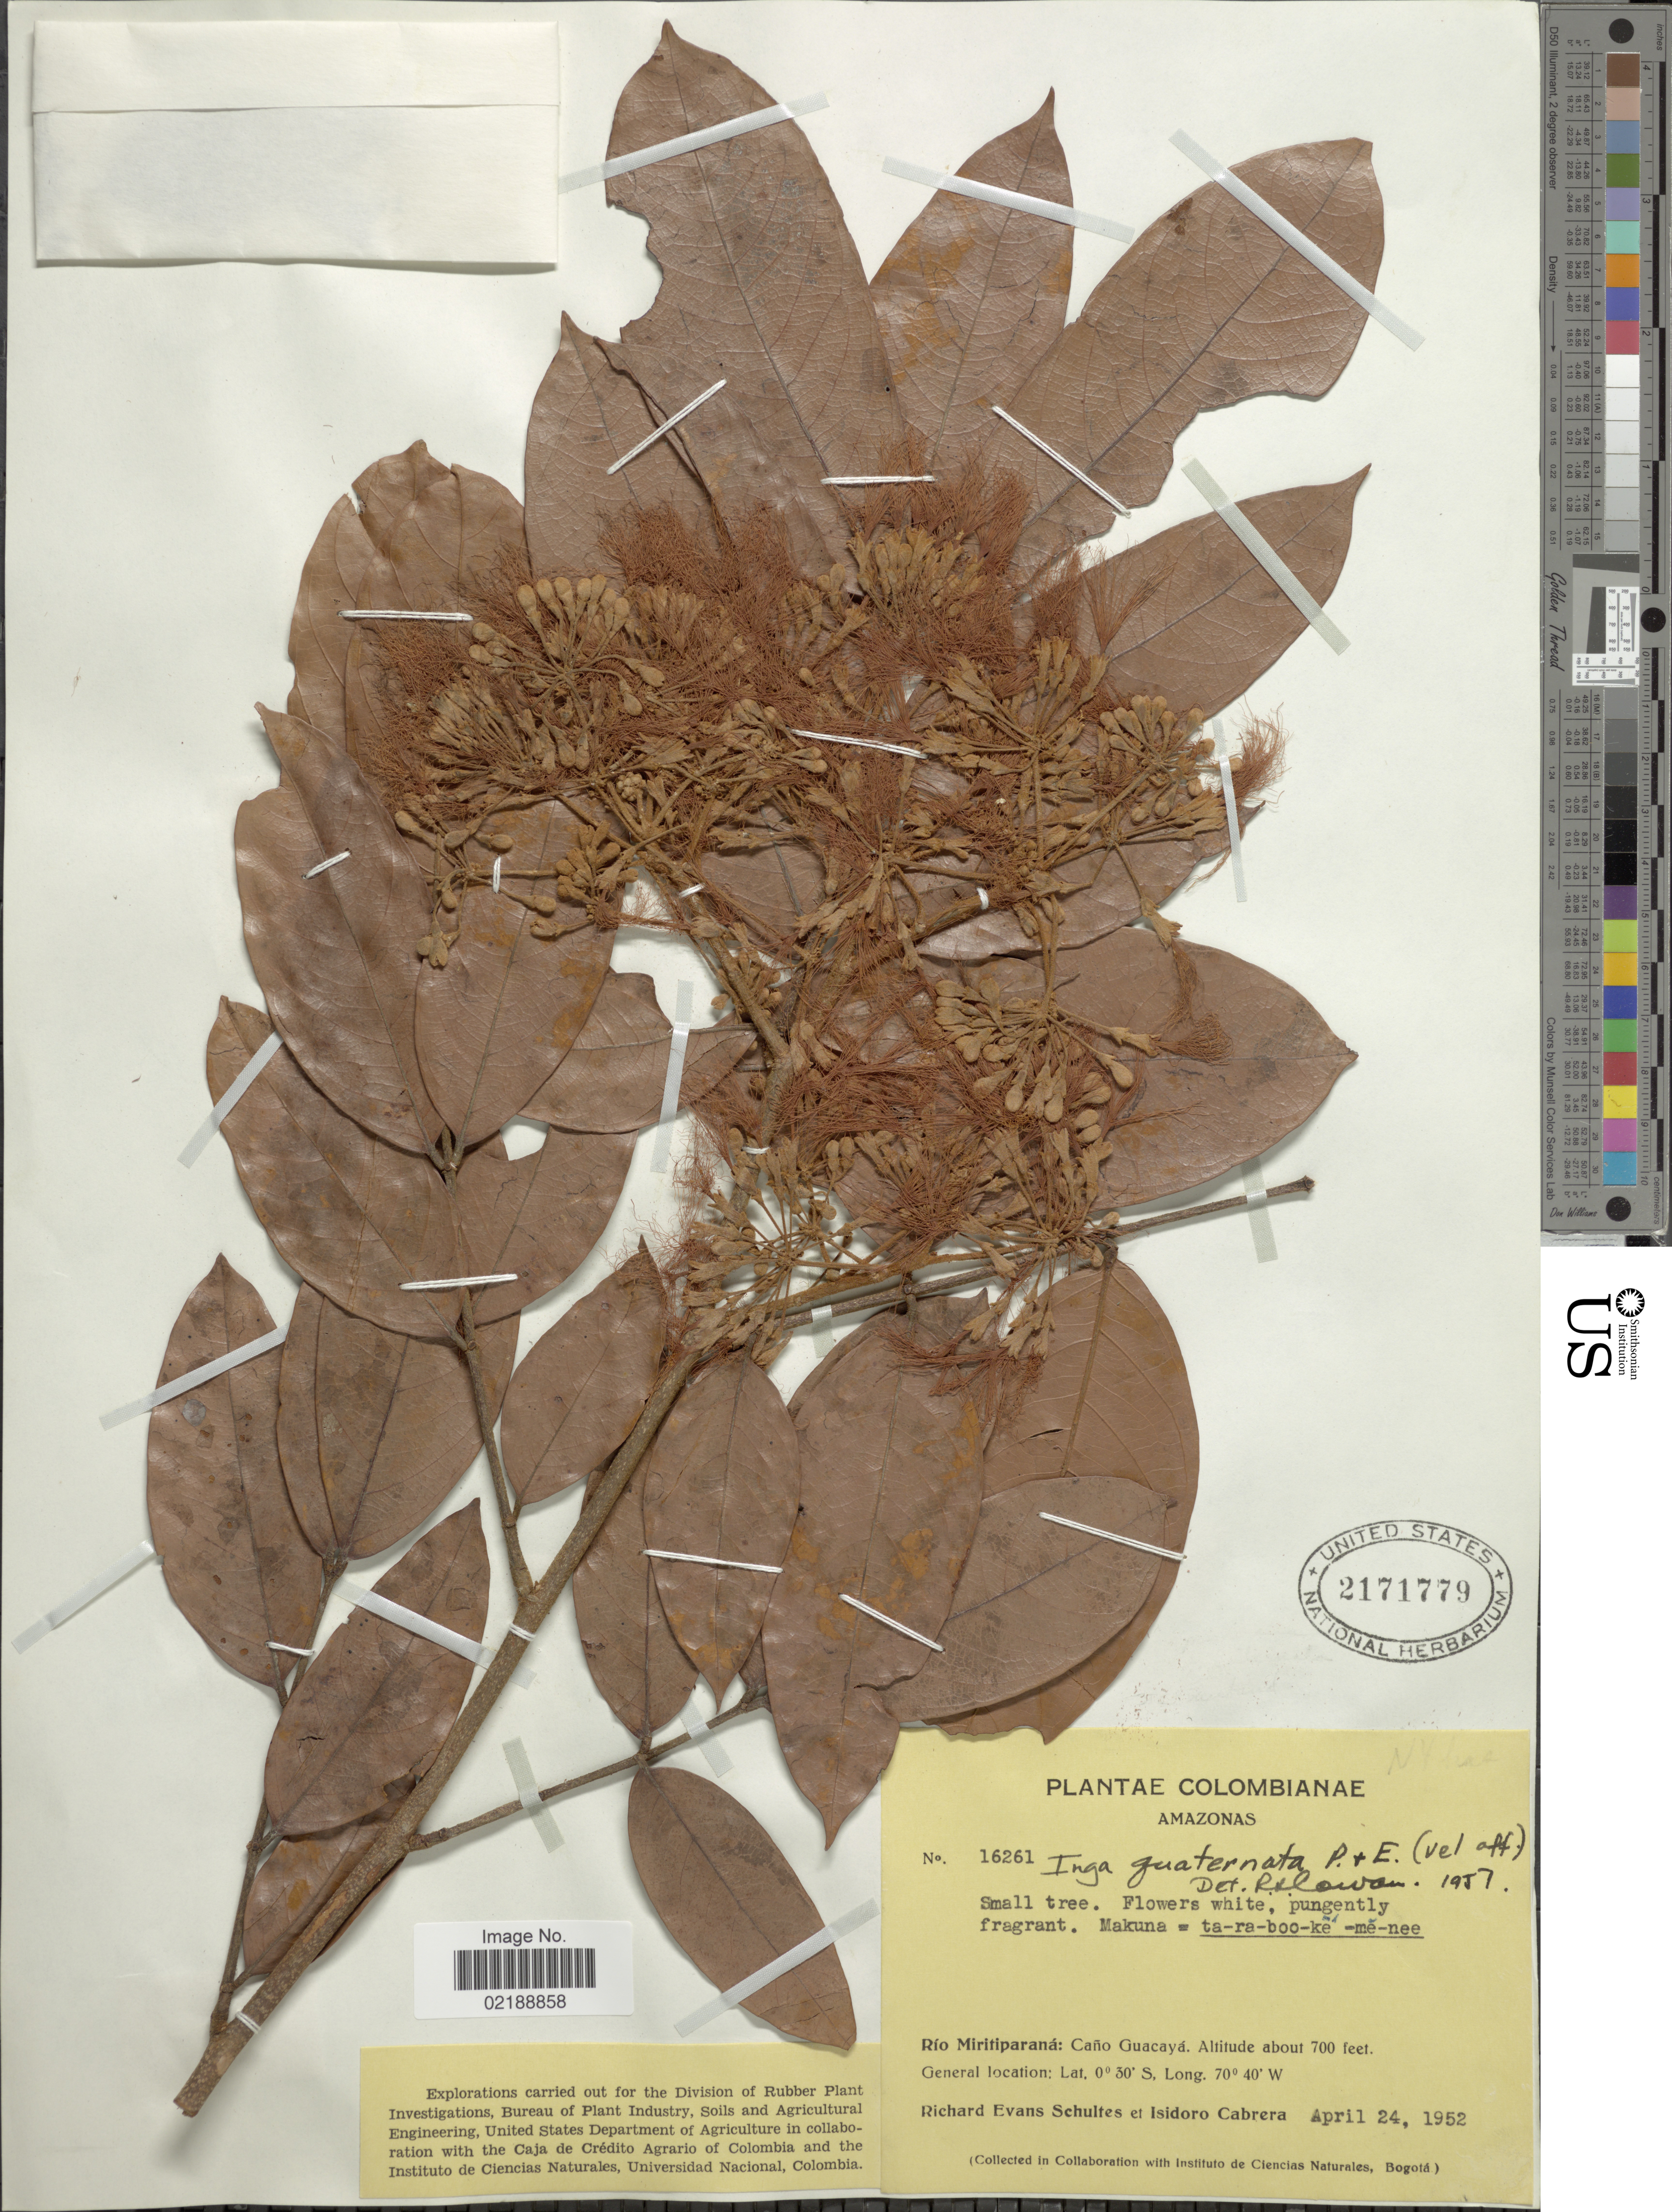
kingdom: Plantae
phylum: Tracheophyta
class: Magnoliopsida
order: Fabales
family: Fabaceae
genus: Inga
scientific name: Inga nobilis subsp. quaternata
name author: (Poepp. & Endl.) T.D. Penn.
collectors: R. E. Schultes & I. Cabrera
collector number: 16261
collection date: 1952-04-24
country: Colombia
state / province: Amazônas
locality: Río Miritiparaná: Caño Guacayá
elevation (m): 213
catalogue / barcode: US 2171779